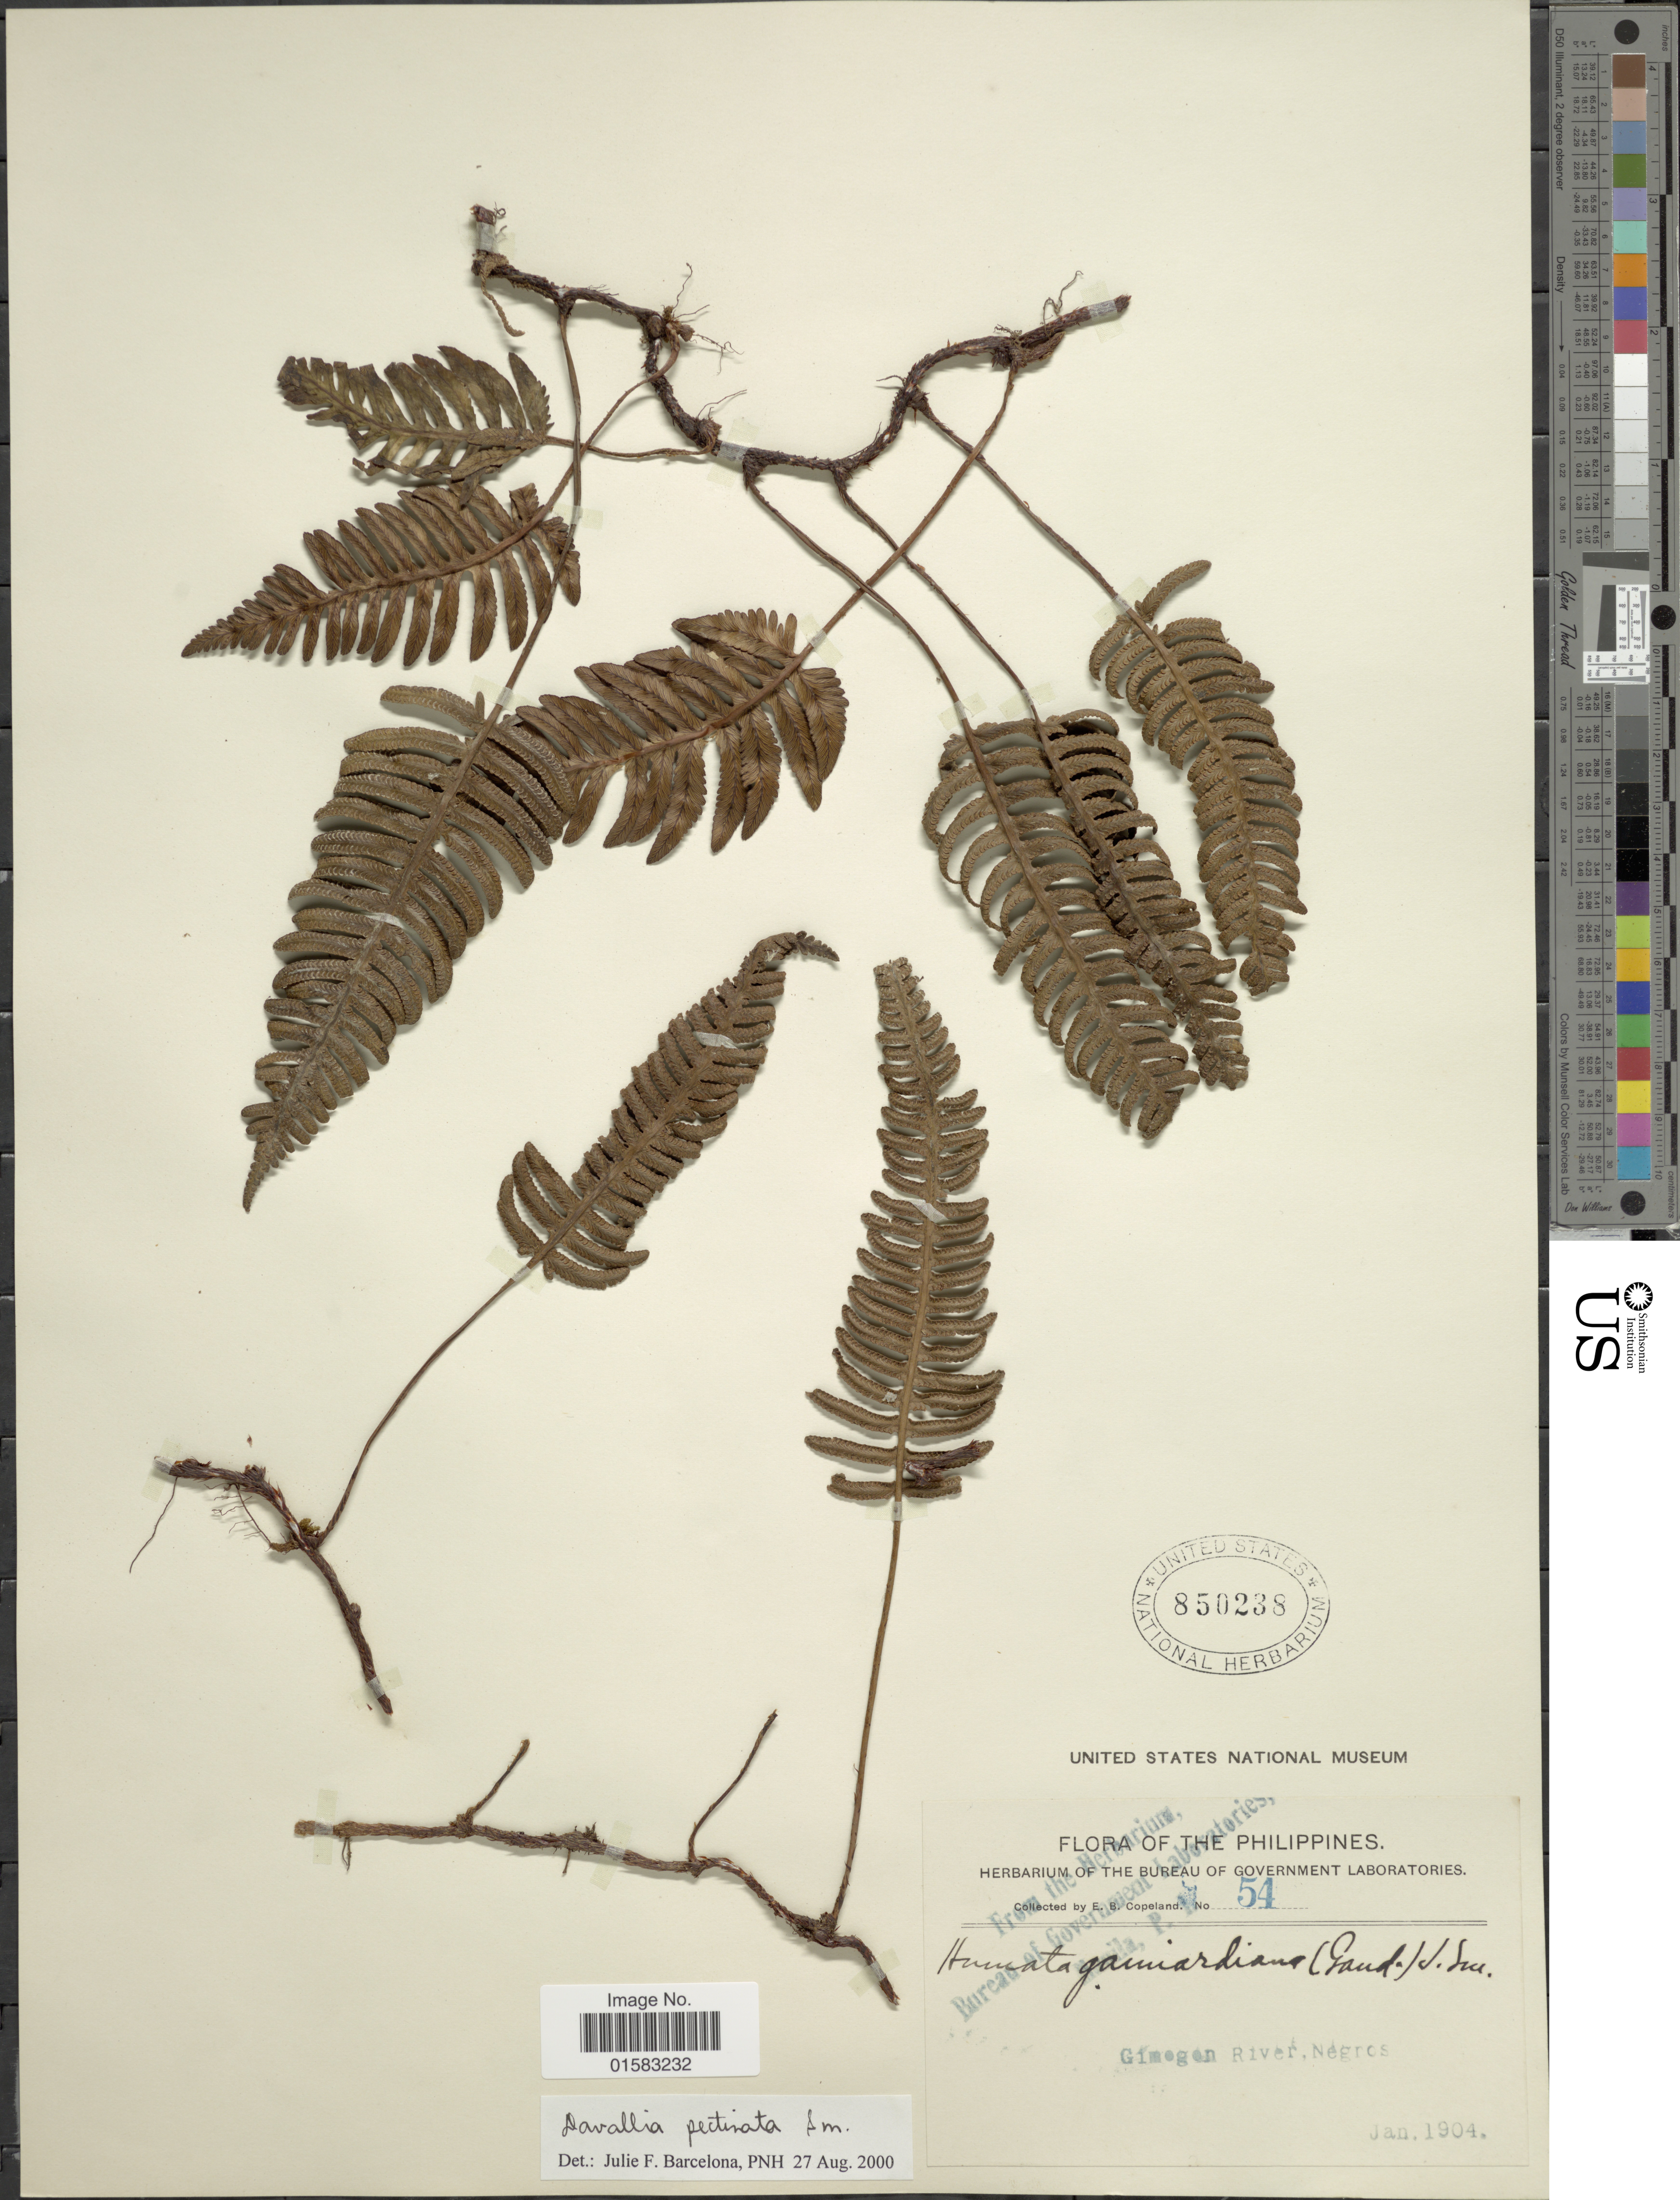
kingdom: Plantae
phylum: Tracheophyta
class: Polypodiopsida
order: Polypodiales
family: Davalliaceae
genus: Davallia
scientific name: Davallia pectinata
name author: Sm.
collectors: E. B. Copeland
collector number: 54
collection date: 1904-01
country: Philippines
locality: Gimogon River, Negros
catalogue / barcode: US 850238